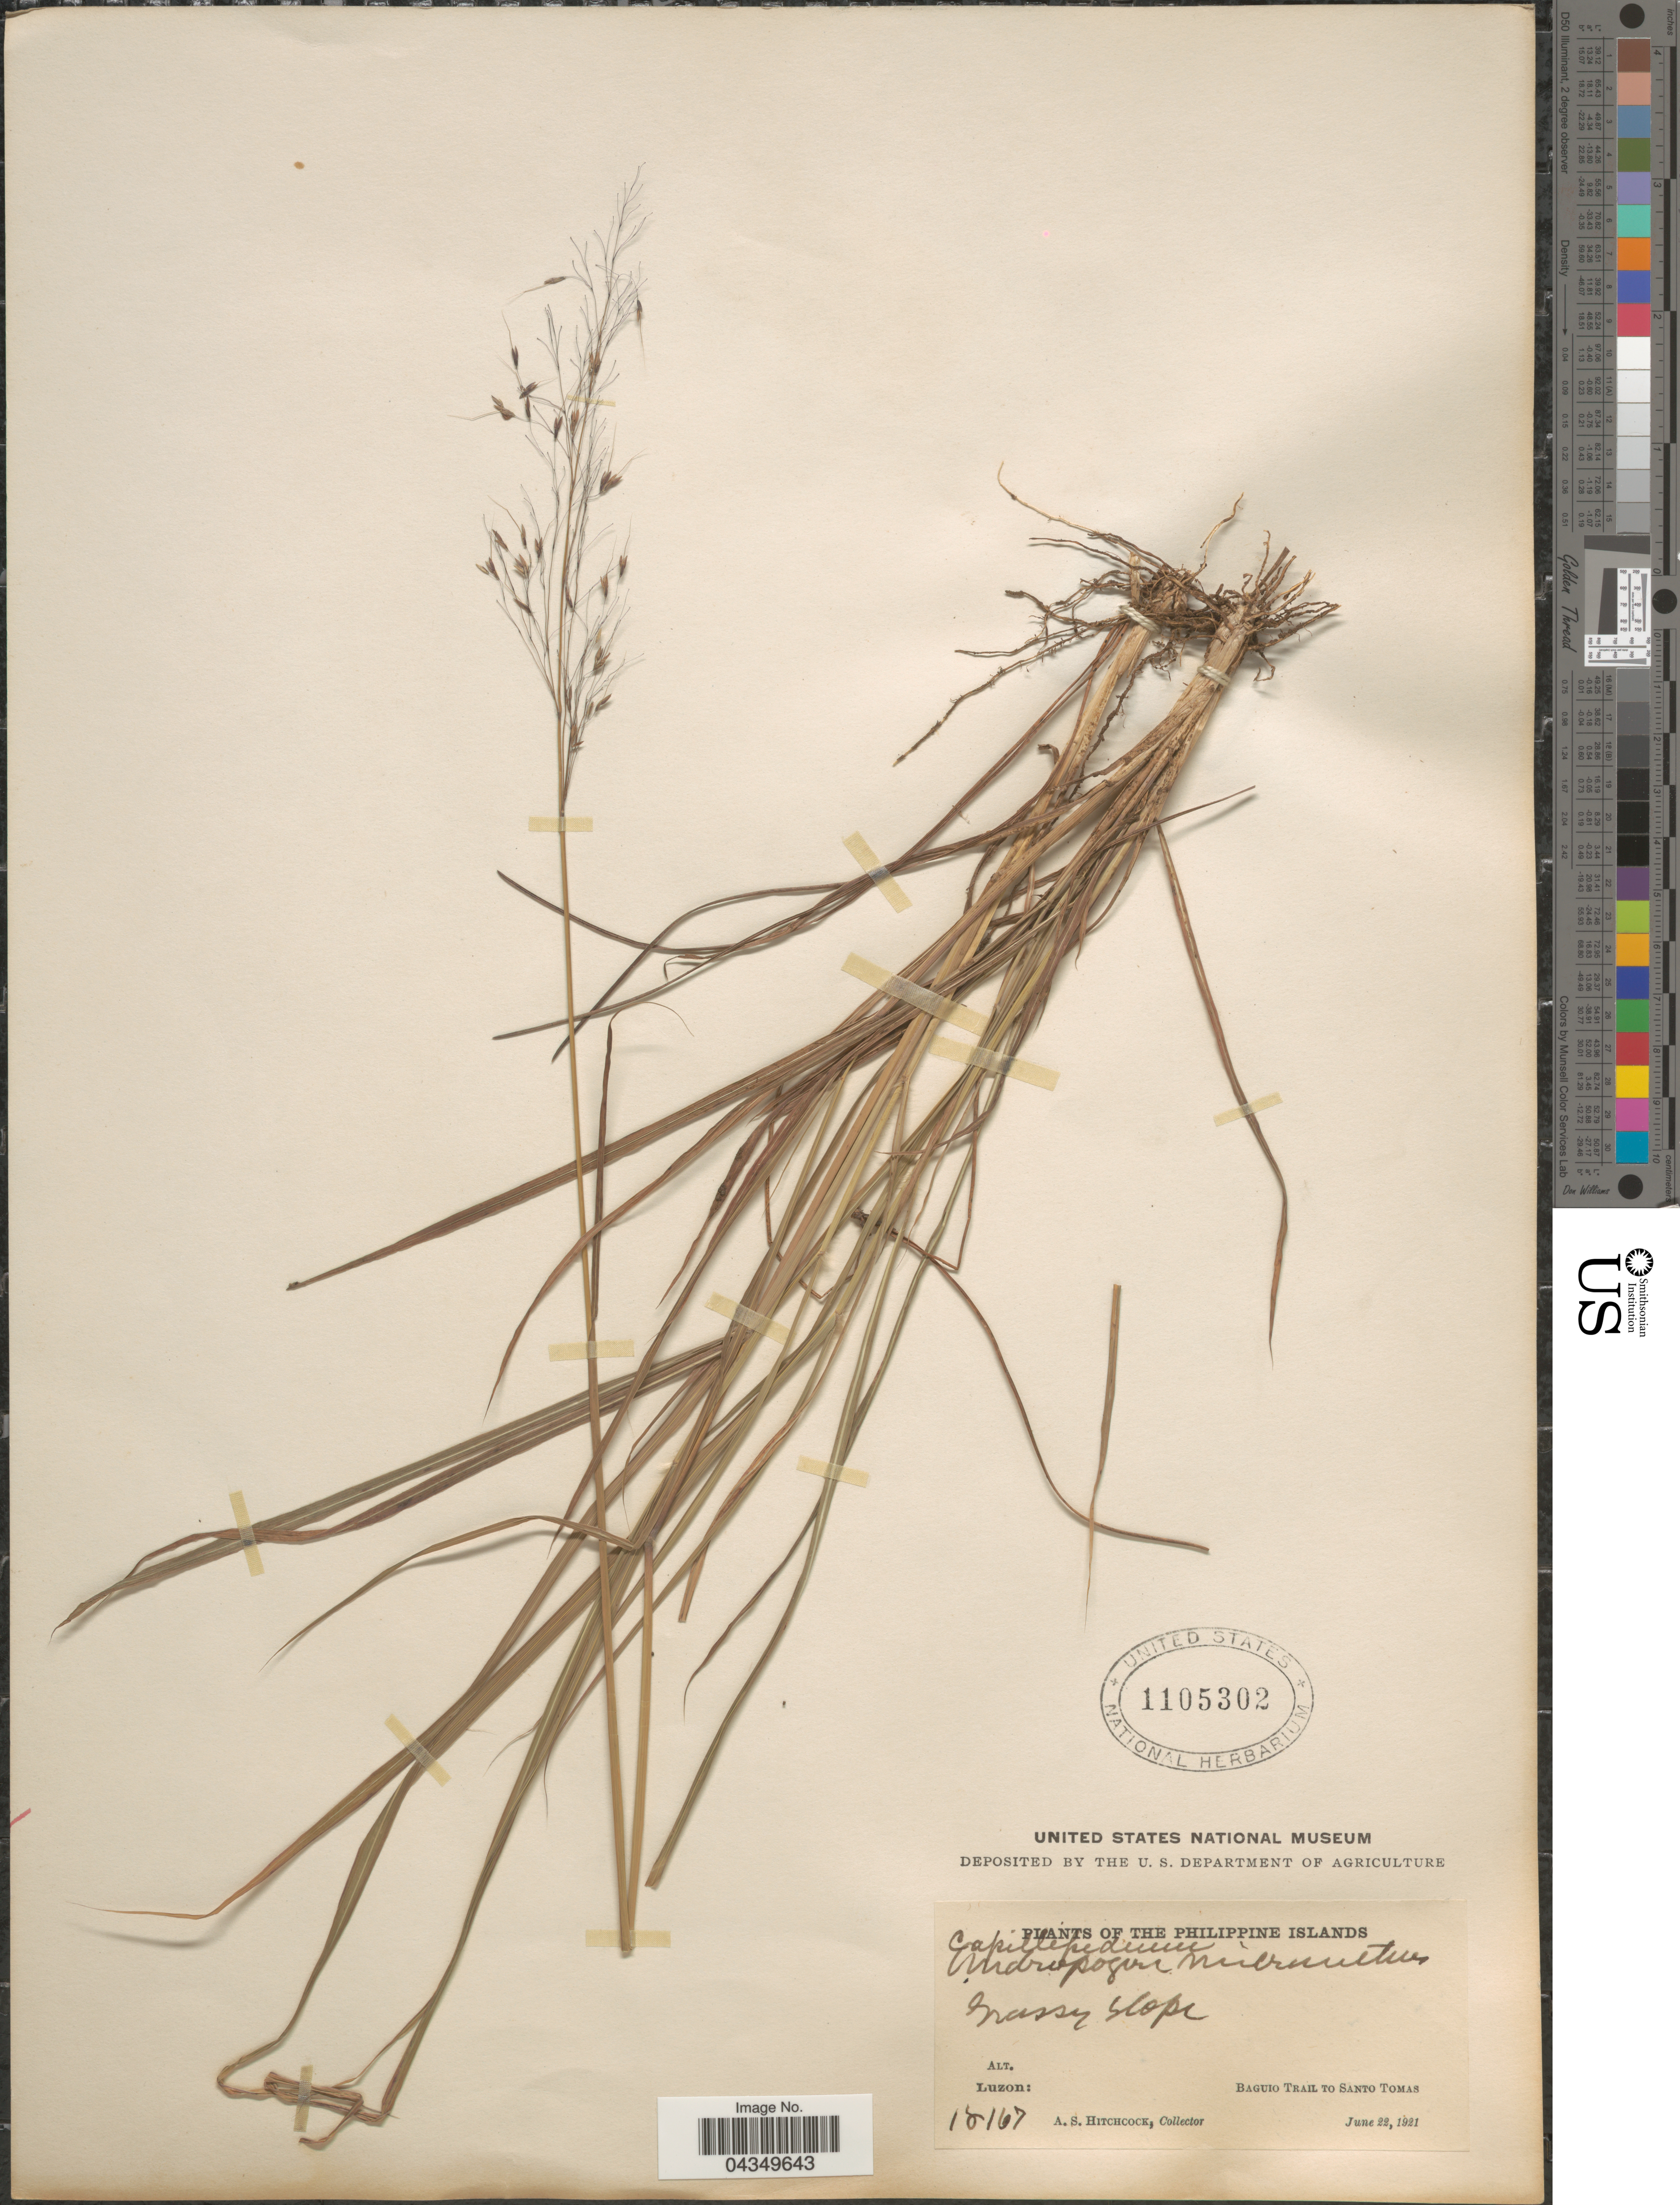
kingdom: Plantae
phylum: Tracheophyta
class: Liliopsida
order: Poales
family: Poaceae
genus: Capillipedium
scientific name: Capillipedium parviflorum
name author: (R. Br.) Stapf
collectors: A. S. Hitchcock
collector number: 18167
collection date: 1921-06-22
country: Philippines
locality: The Philippine Islands. Luzon: Baguio Trail to Santo Tomas.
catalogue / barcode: US 1105302